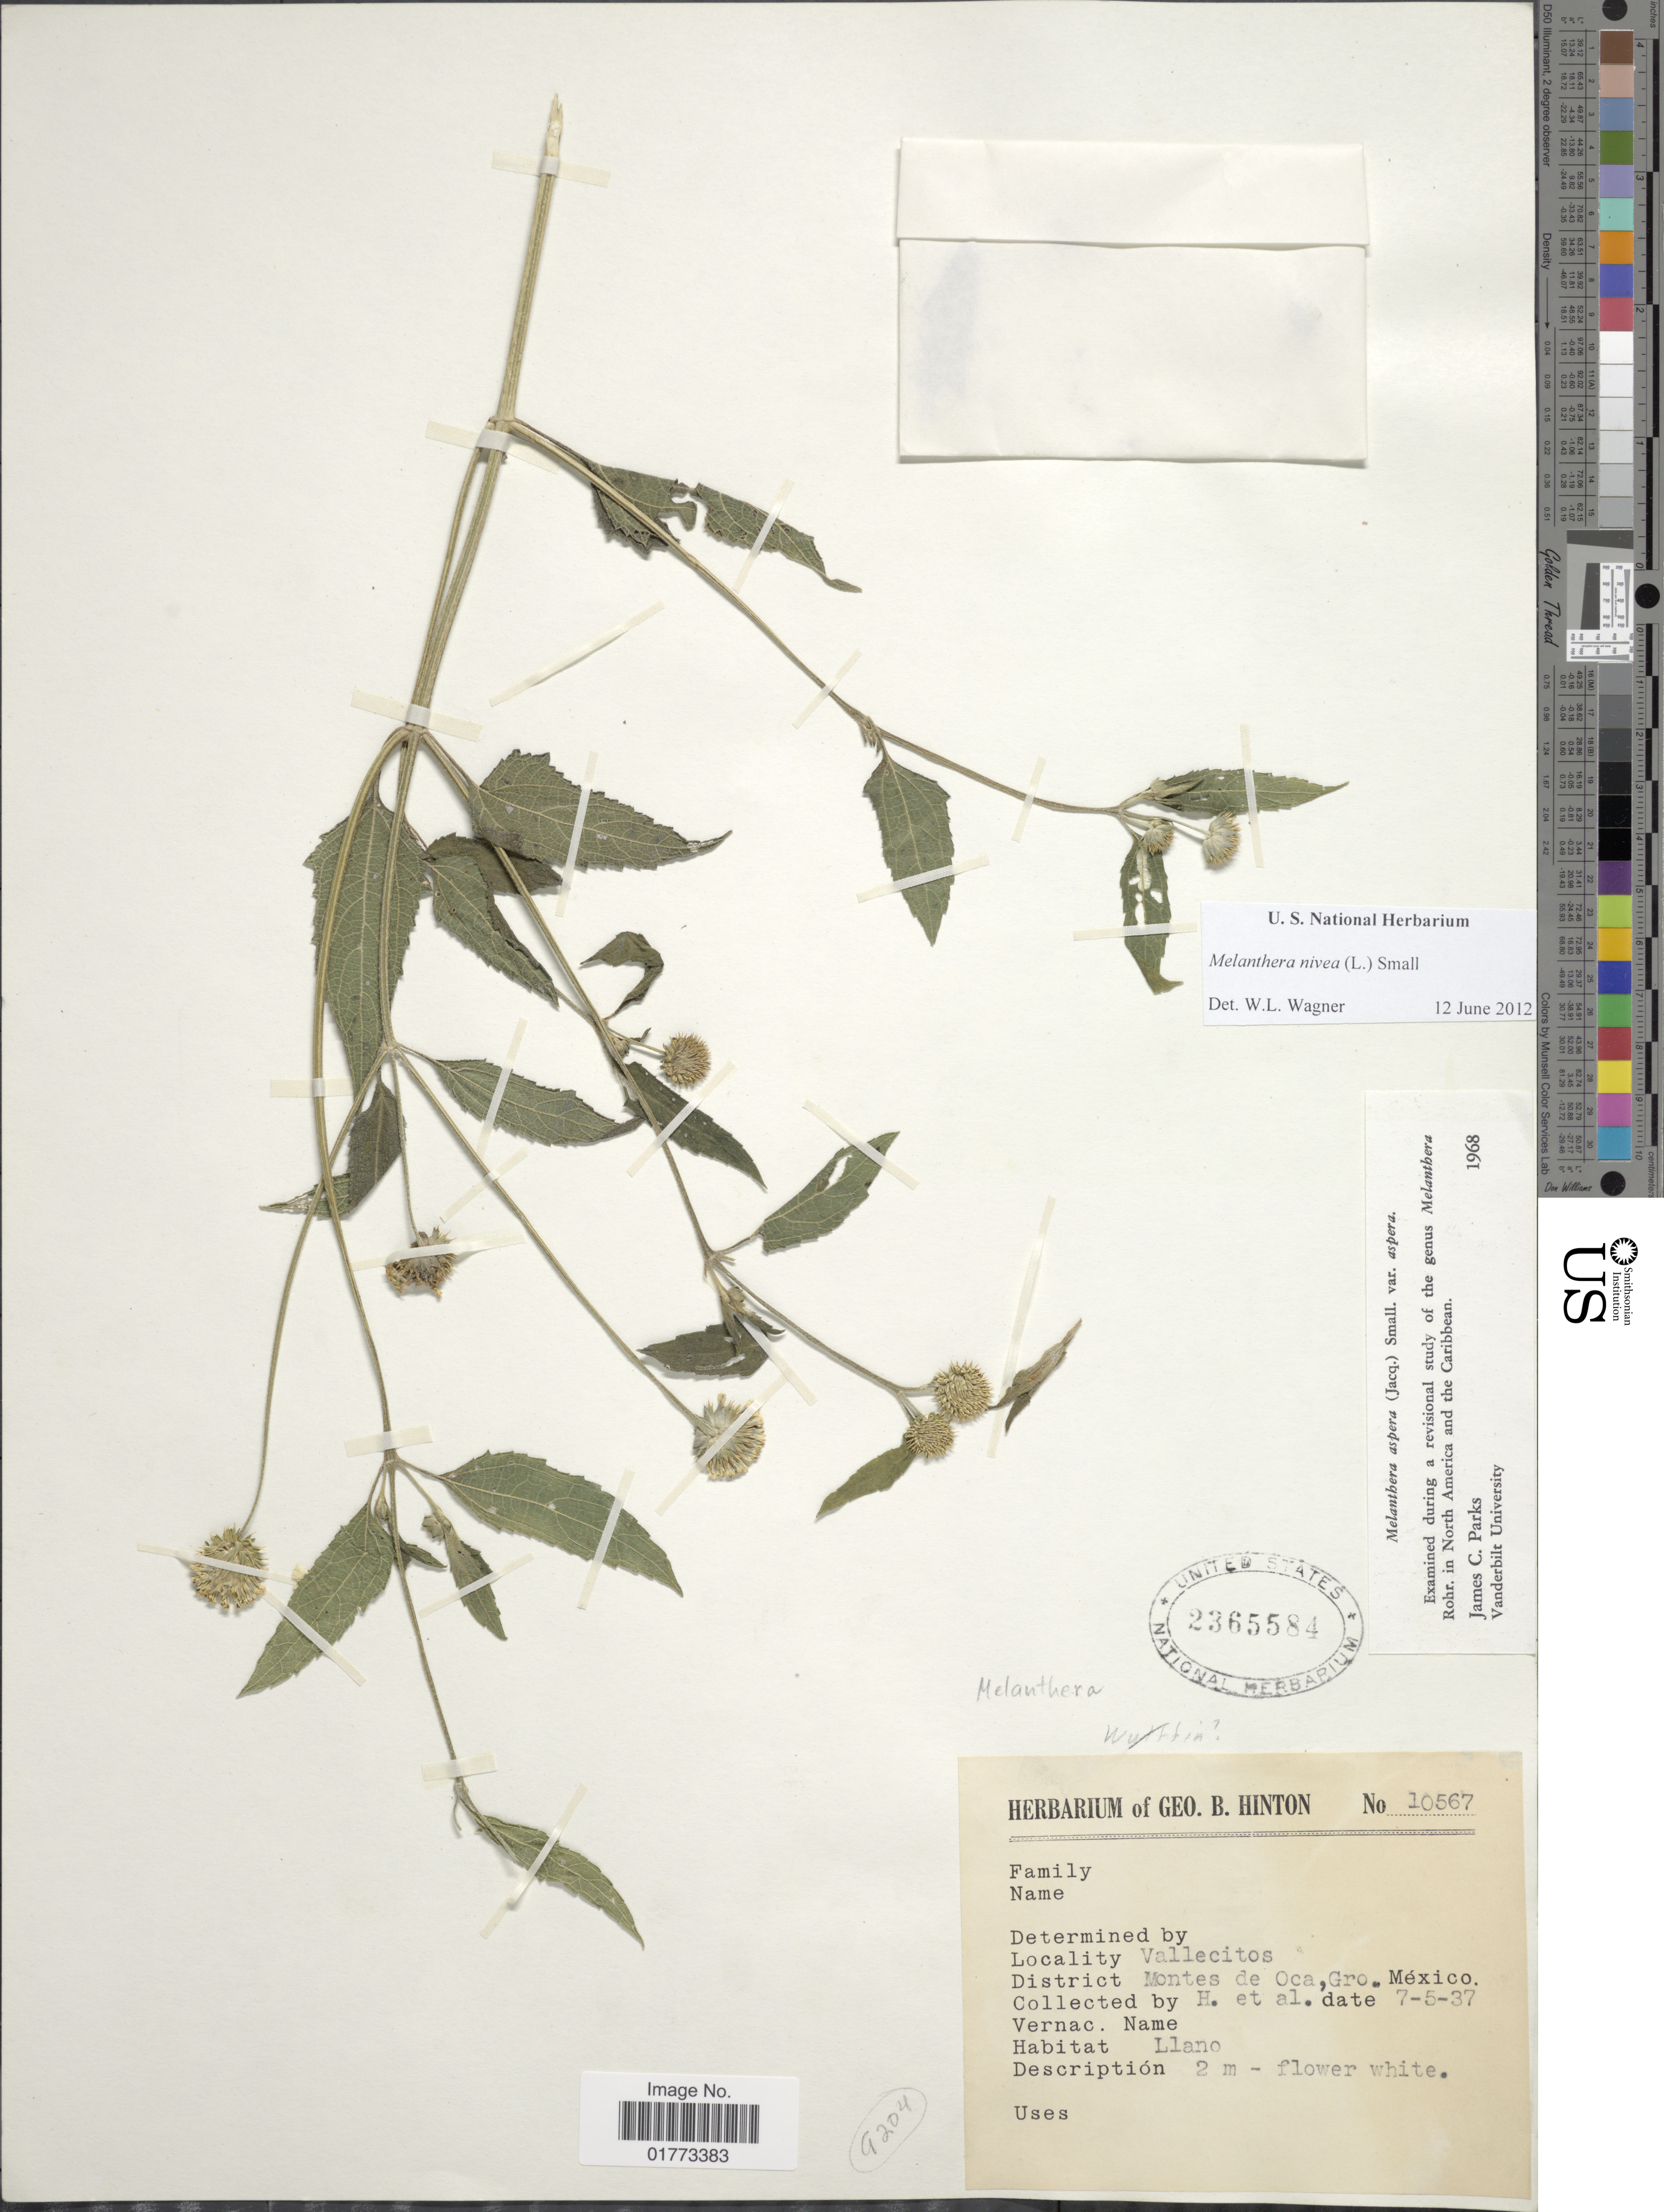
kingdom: Plantae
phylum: Tracheophyta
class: Magnoliopsida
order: Asterales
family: Asteraceae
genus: Melanthera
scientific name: Melanthera nivea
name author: (L.) Small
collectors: G. B. Hinton & et al.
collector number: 10567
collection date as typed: Transcribed d/m/y: 5/7/37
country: Mexico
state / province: Guerrero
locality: Vallecitos, District Montes de Oca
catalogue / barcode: US 2365584